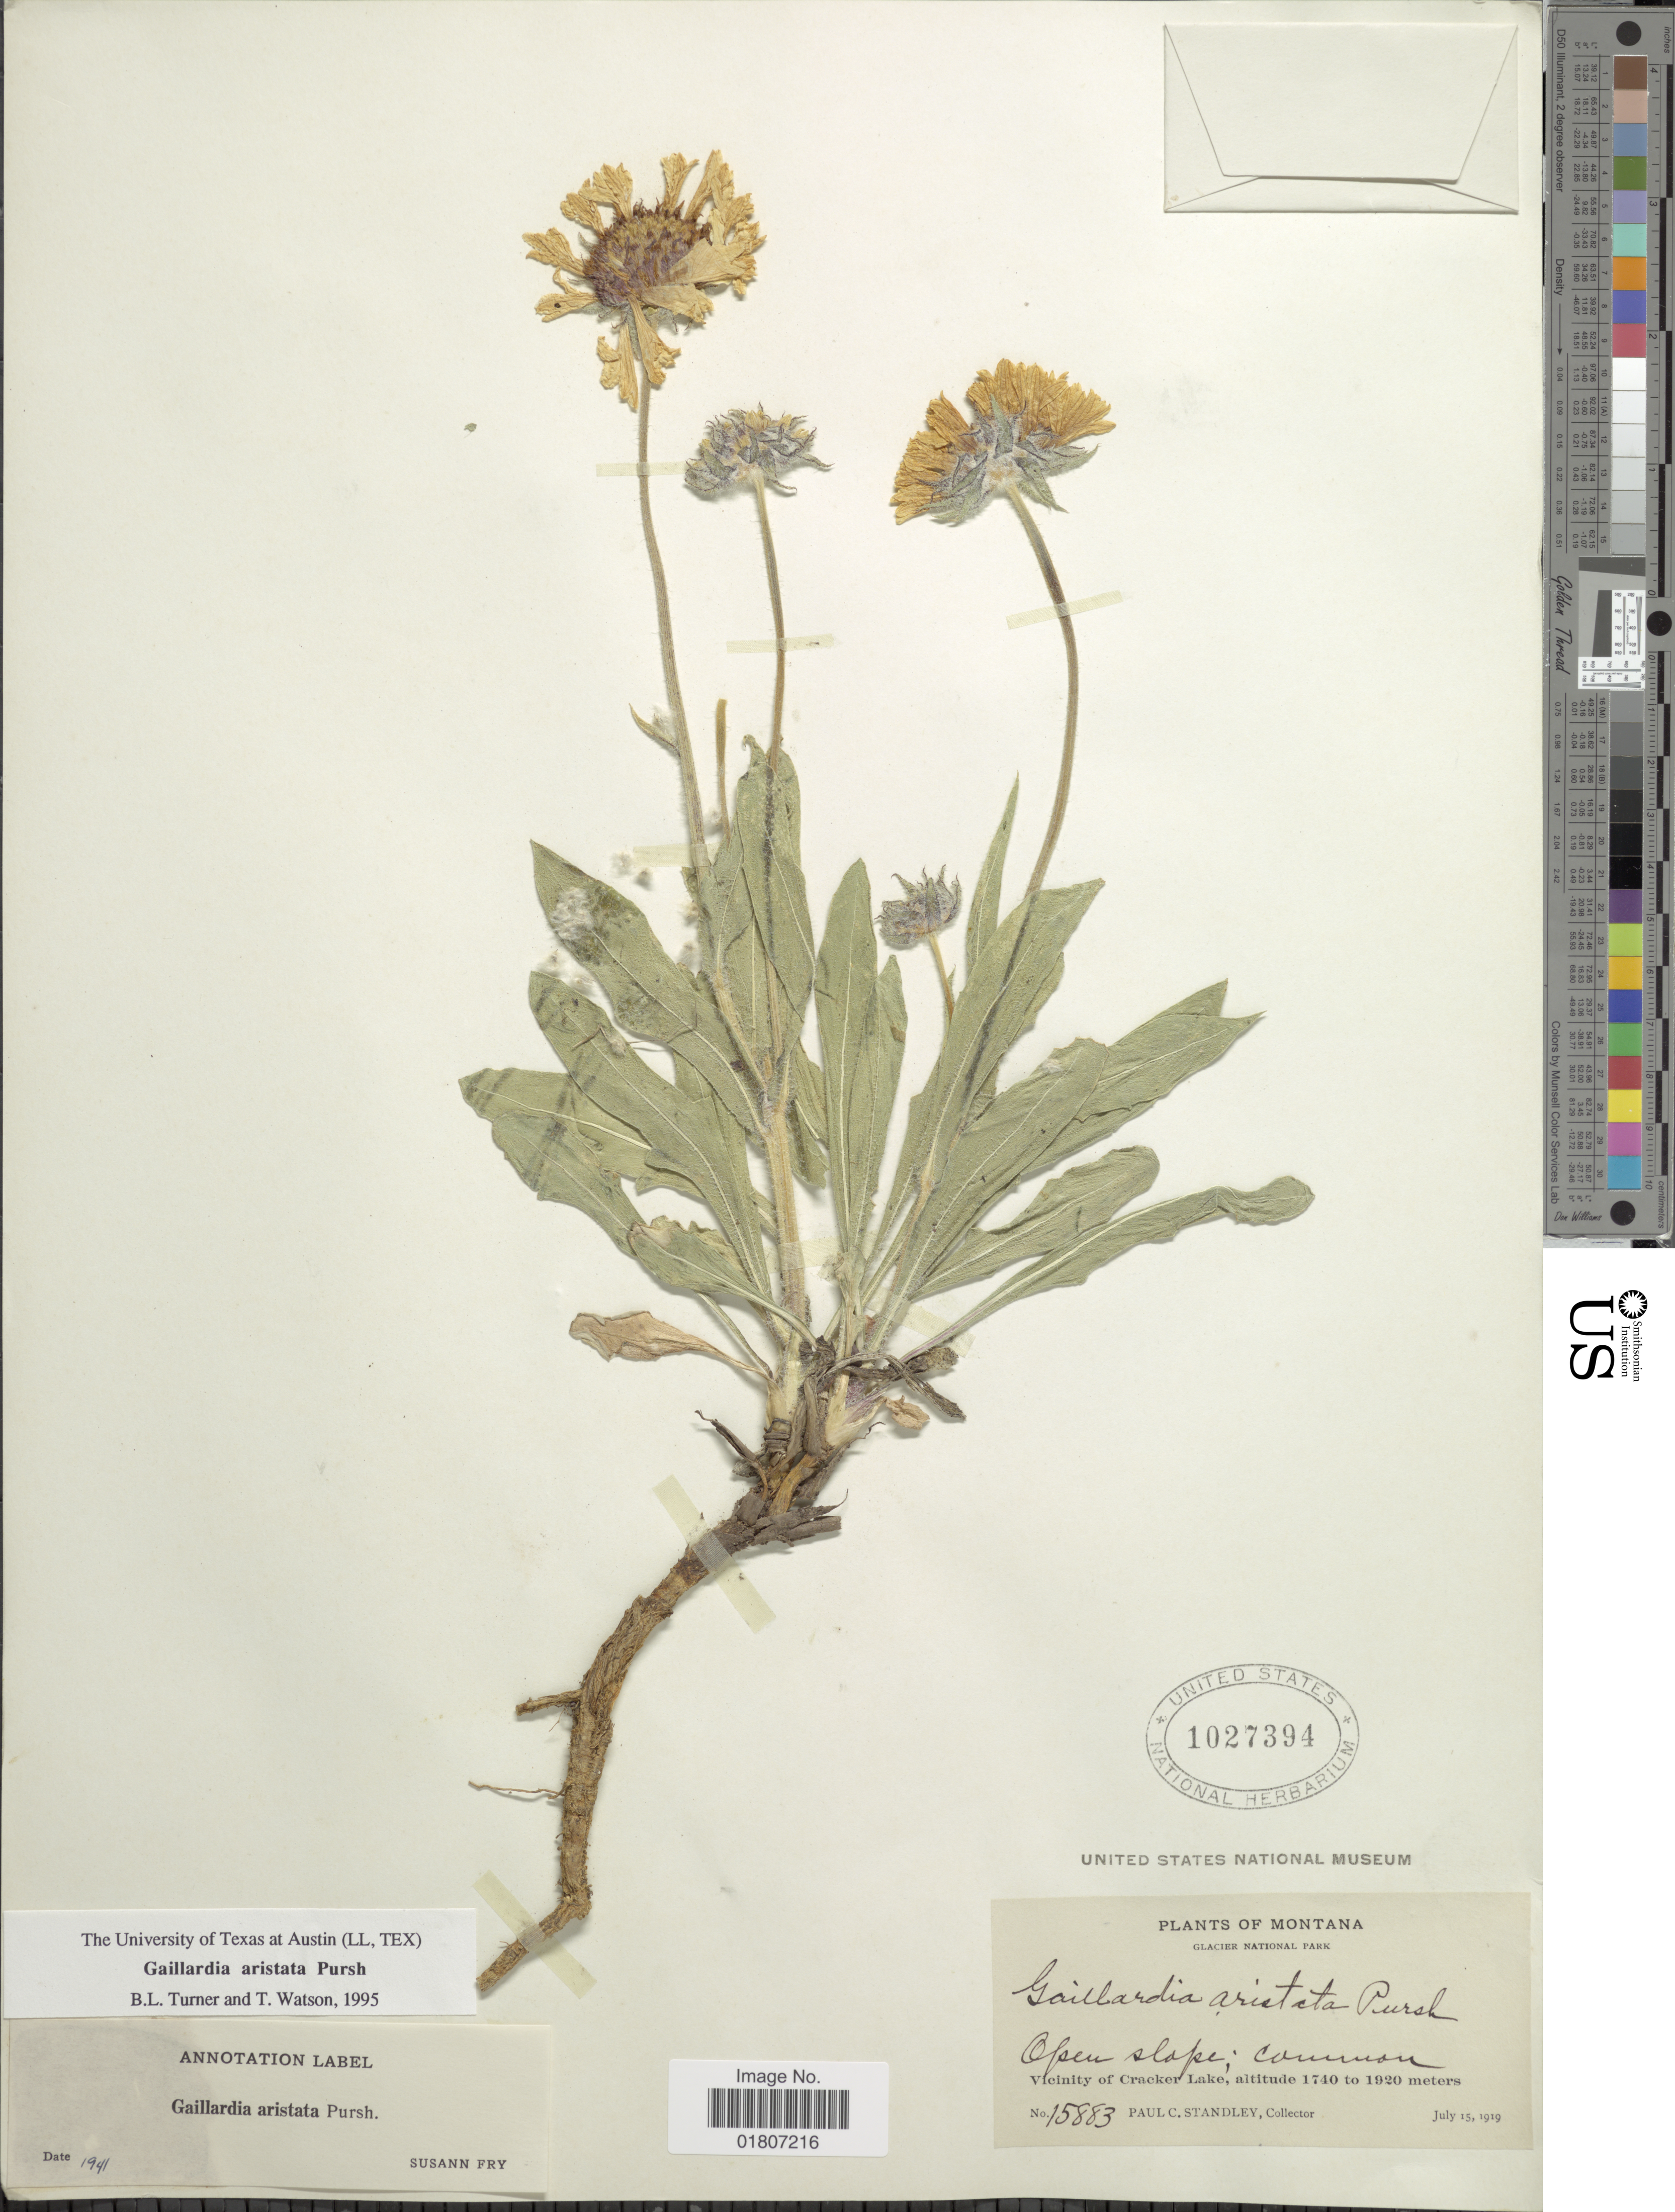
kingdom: Plantae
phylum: Tracheophyta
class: Magnoliopsida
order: Asterales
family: Asteraceae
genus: Gaillardia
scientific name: Gaillardia aristata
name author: Pursh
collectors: P. C. Standley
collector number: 15883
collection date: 1919-07-15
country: United States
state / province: Montana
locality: Glacier National Park. Vicinity of Cracker Lake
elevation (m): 1740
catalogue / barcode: US 1027394